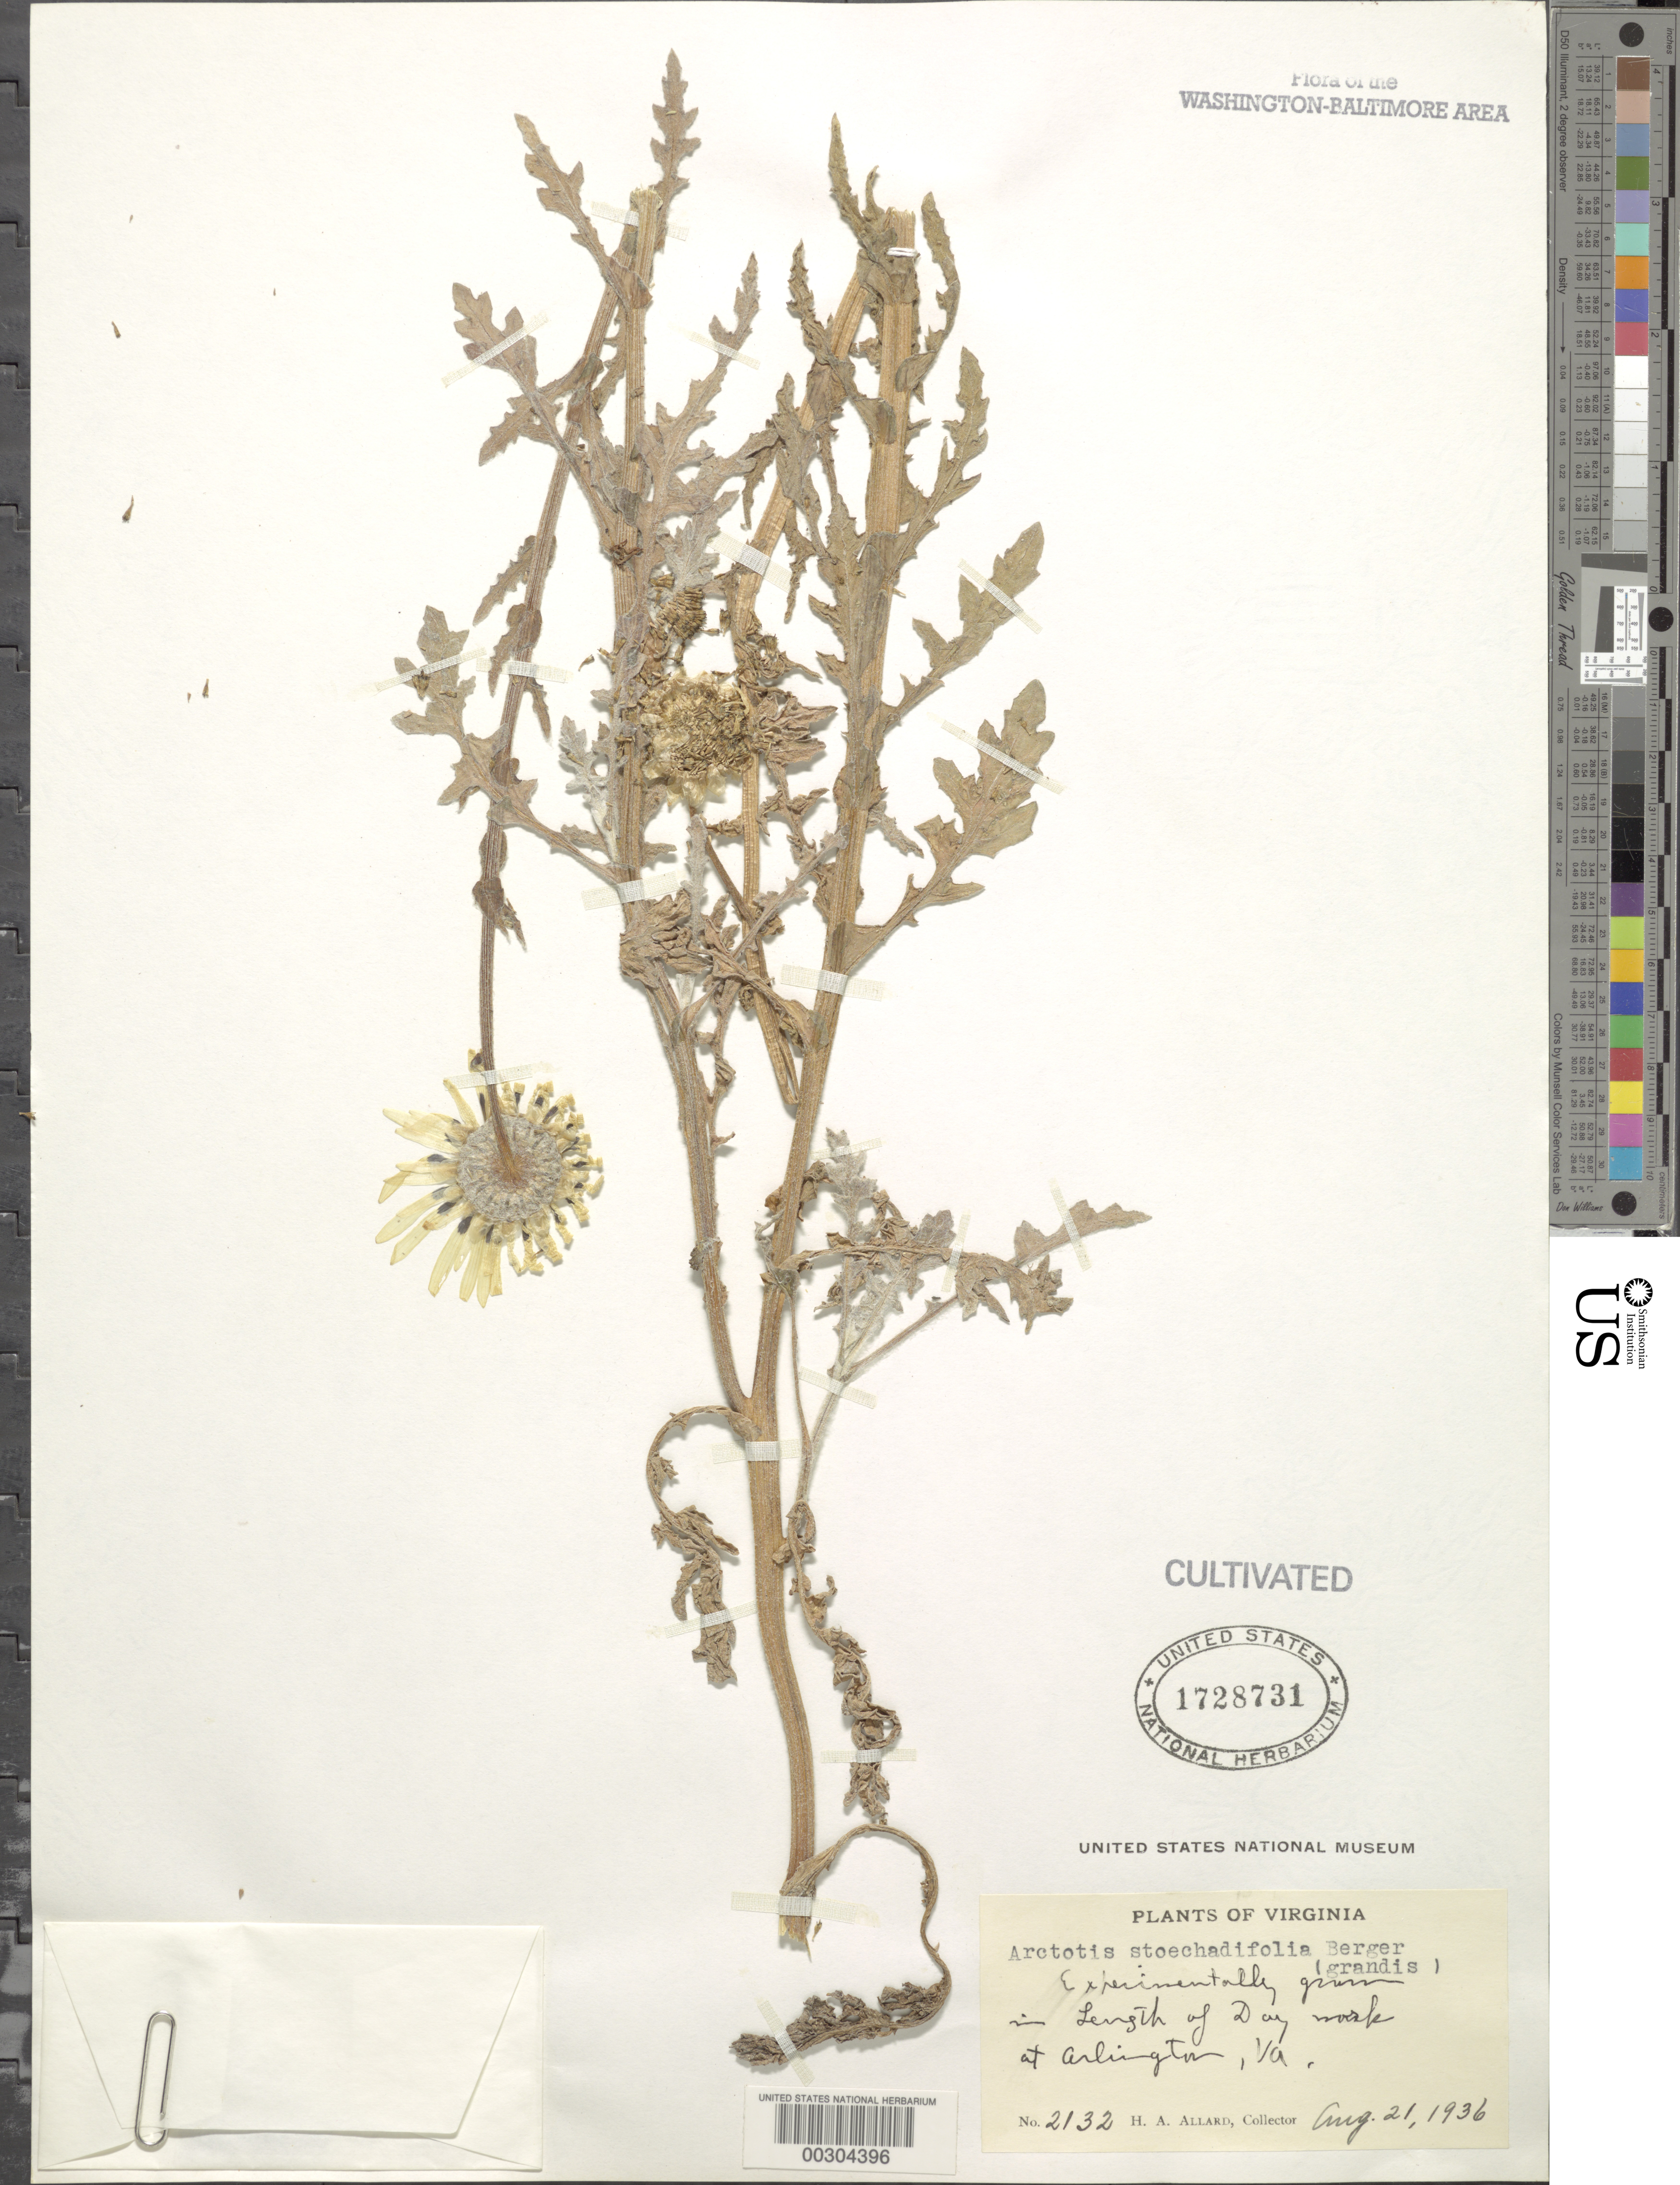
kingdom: Plantae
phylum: Tracheophyta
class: Magnoliopsida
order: Asterales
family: Asteraceae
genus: Arctotis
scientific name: Arctotis stoechadifolia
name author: P.J. Bergius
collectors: H. A. Allard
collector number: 2132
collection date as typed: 21 Aug 1936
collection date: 1936-08-21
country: United States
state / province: Virginia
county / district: Arlington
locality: Arlington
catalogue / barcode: US 1728731